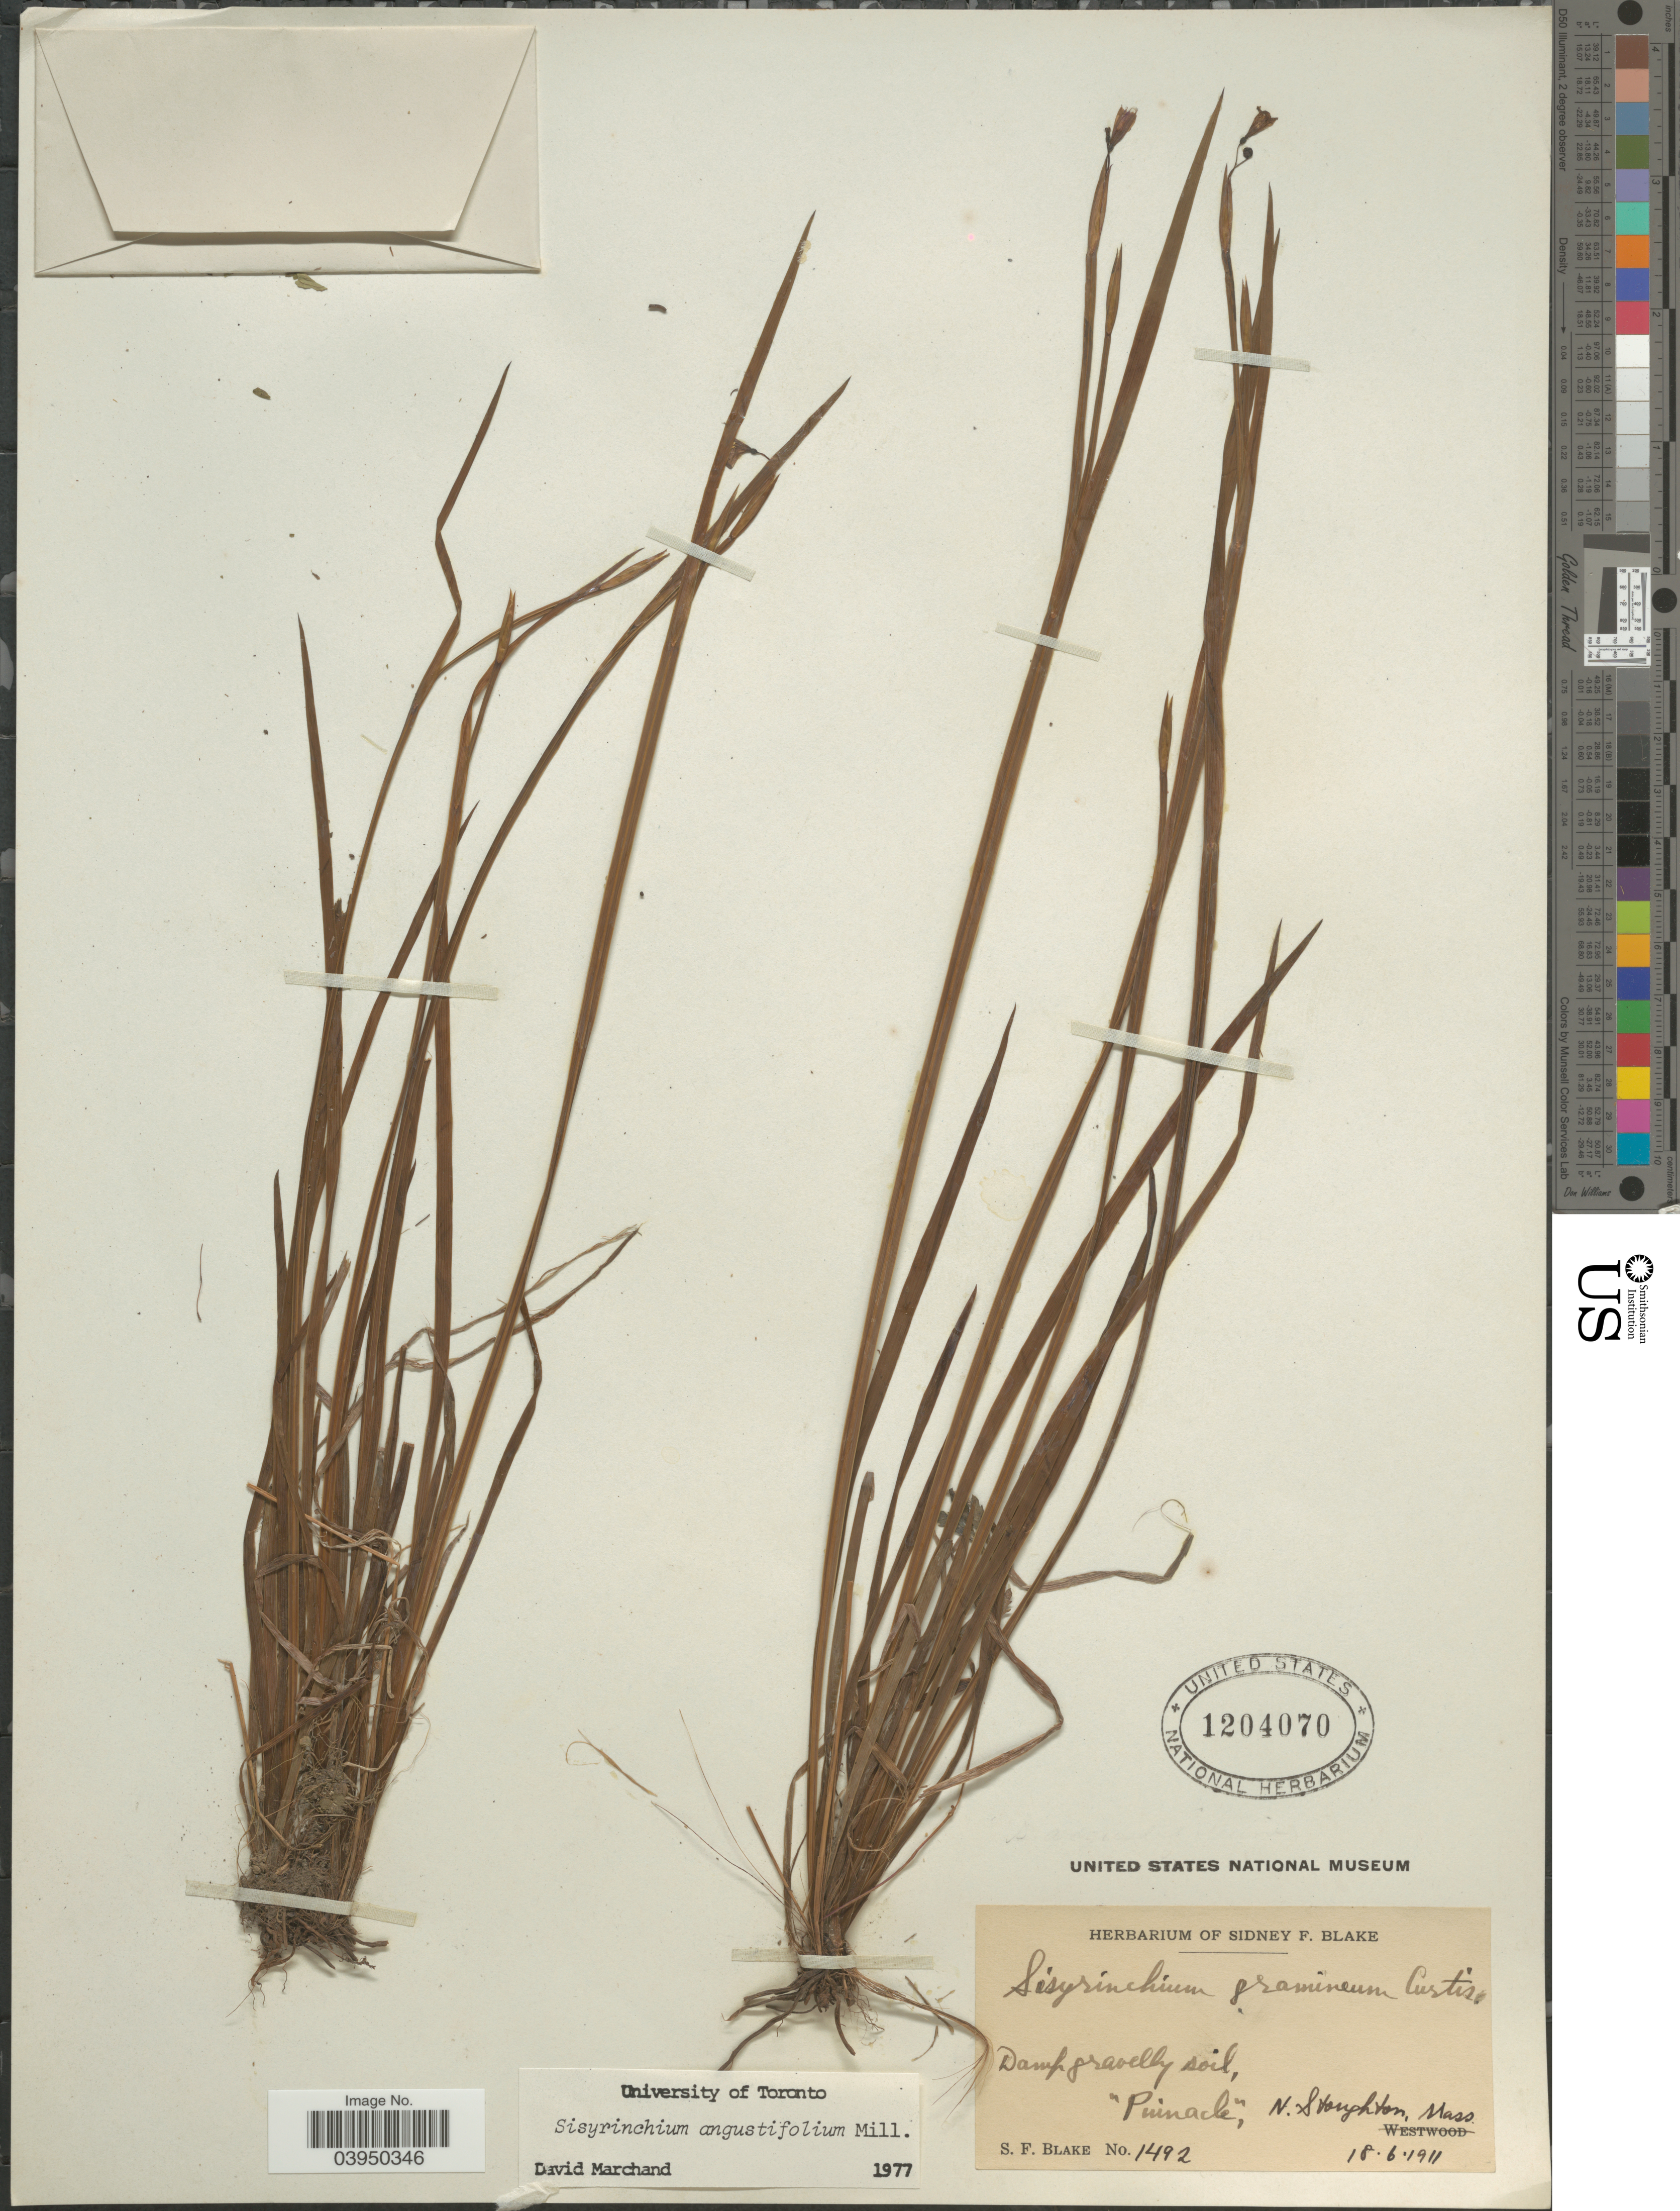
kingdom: Plantae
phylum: Tracheophyta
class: Liliopsida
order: Asparagales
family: Iridaceae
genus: Sisyrinchium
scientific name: Sisyrinchium angustifolium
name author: Mill.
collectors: S. Blake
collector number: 1492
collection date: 1911-06-18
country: United States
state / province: Massachusetts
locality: N. Stoughton8.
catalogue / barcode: US 1204070